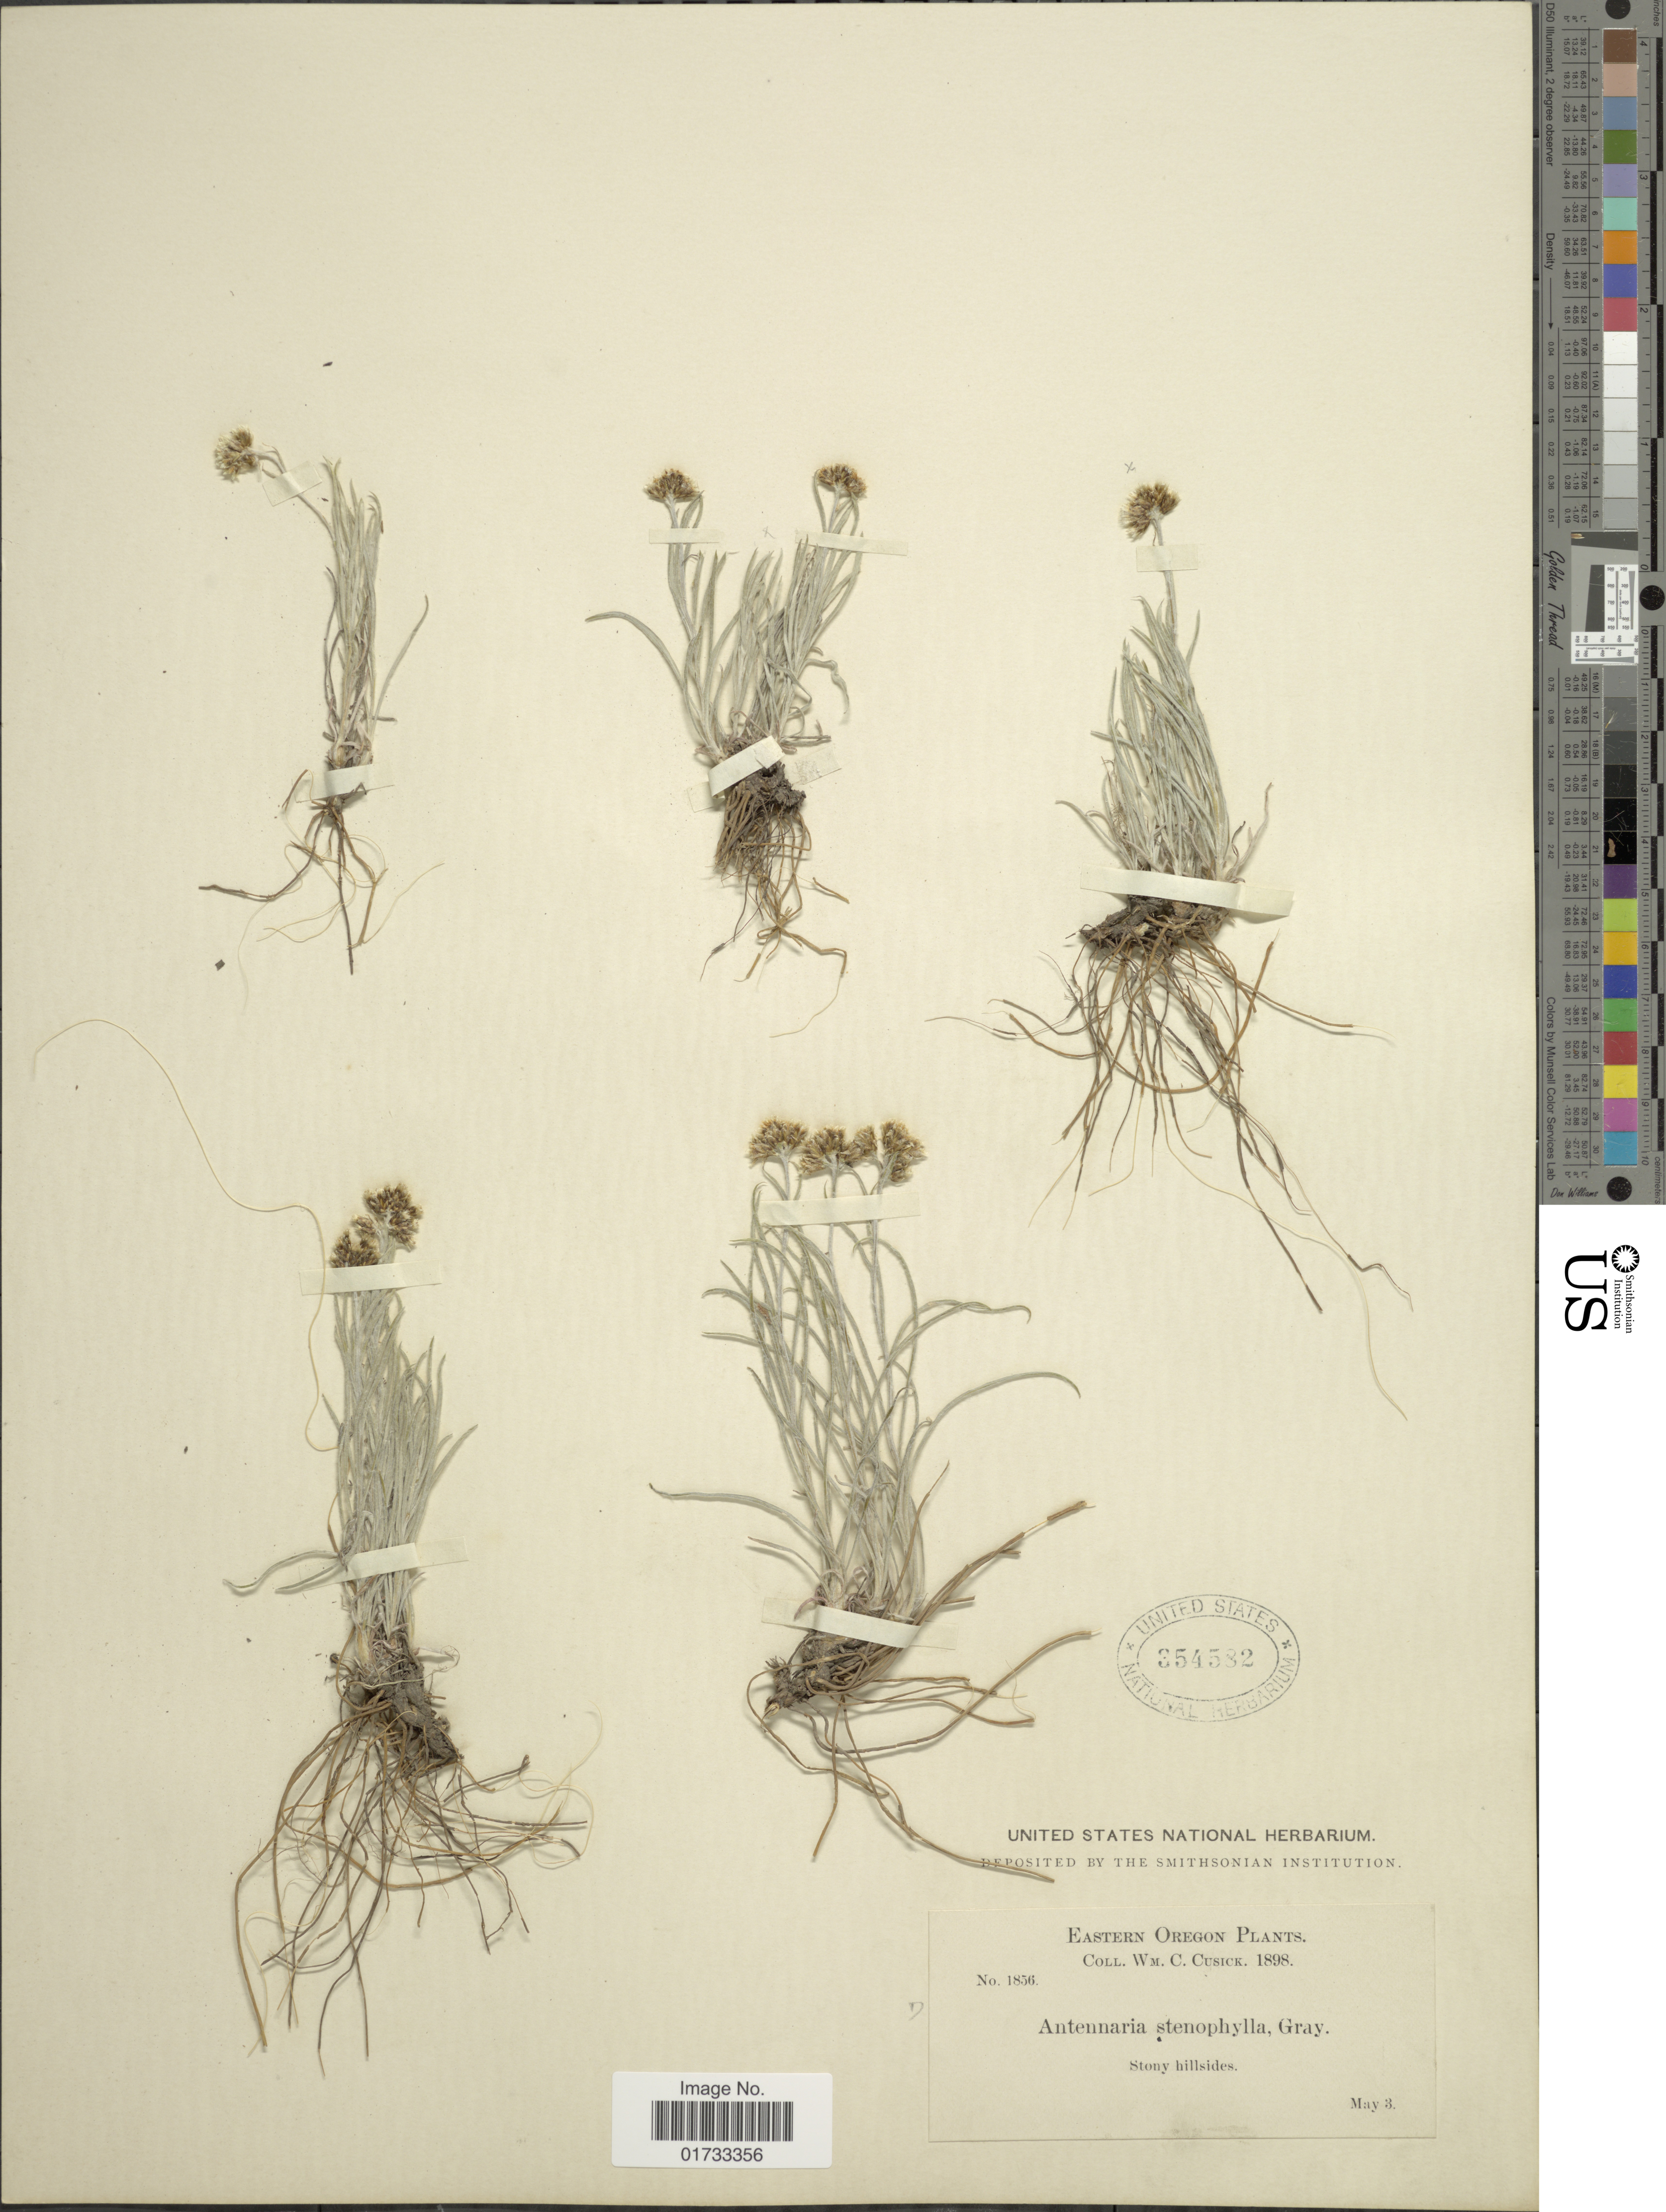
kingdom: Plantae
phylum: Tracheophyta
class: Magnoliopsida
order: Asterales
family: Asteraceae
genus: Antennaria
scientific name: Antennaria stenophylla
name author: (A. Gray) A. Gray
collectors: W. C. Cusick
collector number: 1856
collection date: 1898-05-03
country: United States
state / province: Oregon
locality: Eastern Oregon, stony hillsides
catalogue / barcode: US 354582